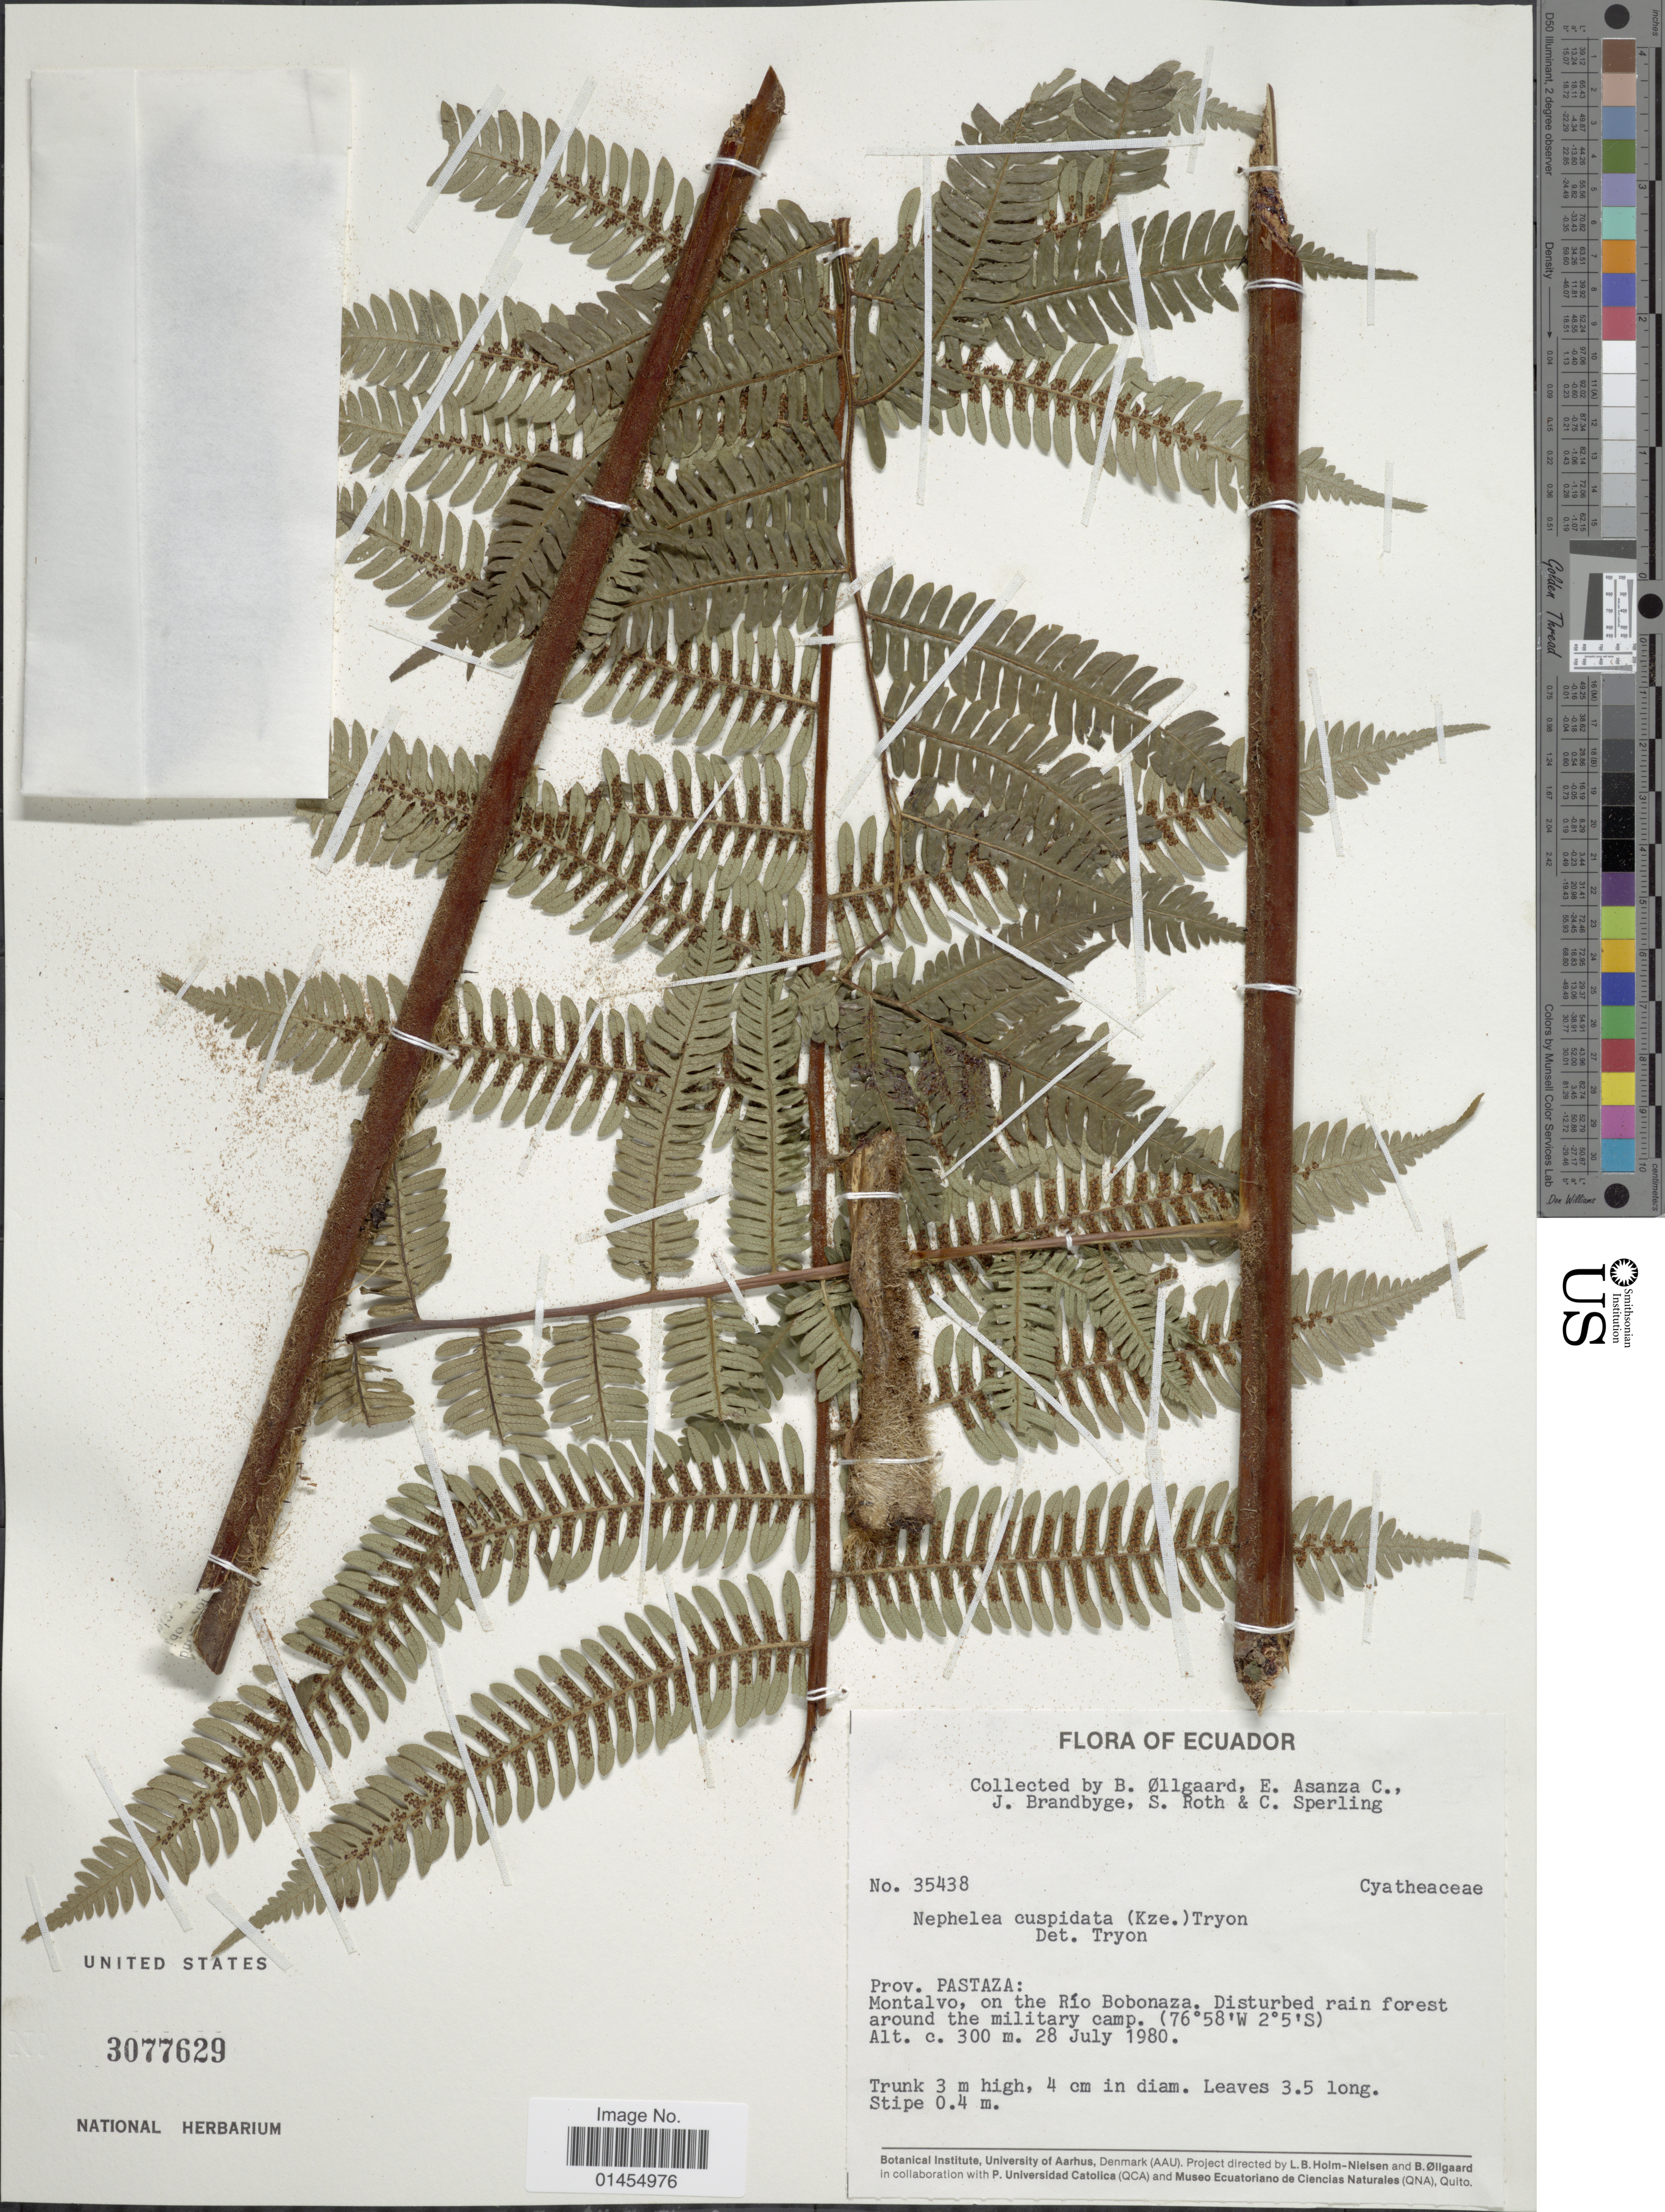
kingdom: Plantae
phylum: Tracheophyta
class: Polypodiopsida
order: Cyatheales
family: Cyatheaceae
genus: Alsophila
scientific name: Alsophila cuspidata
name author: (Kunze) D.S. Conant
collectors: B. Øllgaard, E. Asanza C., J. Brandbyge, S. Roth & C. Sperling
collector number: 35438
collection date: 1980-07-28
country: Ecuador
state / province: Pastaza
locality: Montalvo, on the Río Bobonaza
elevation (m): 300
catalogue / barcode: US 3077629